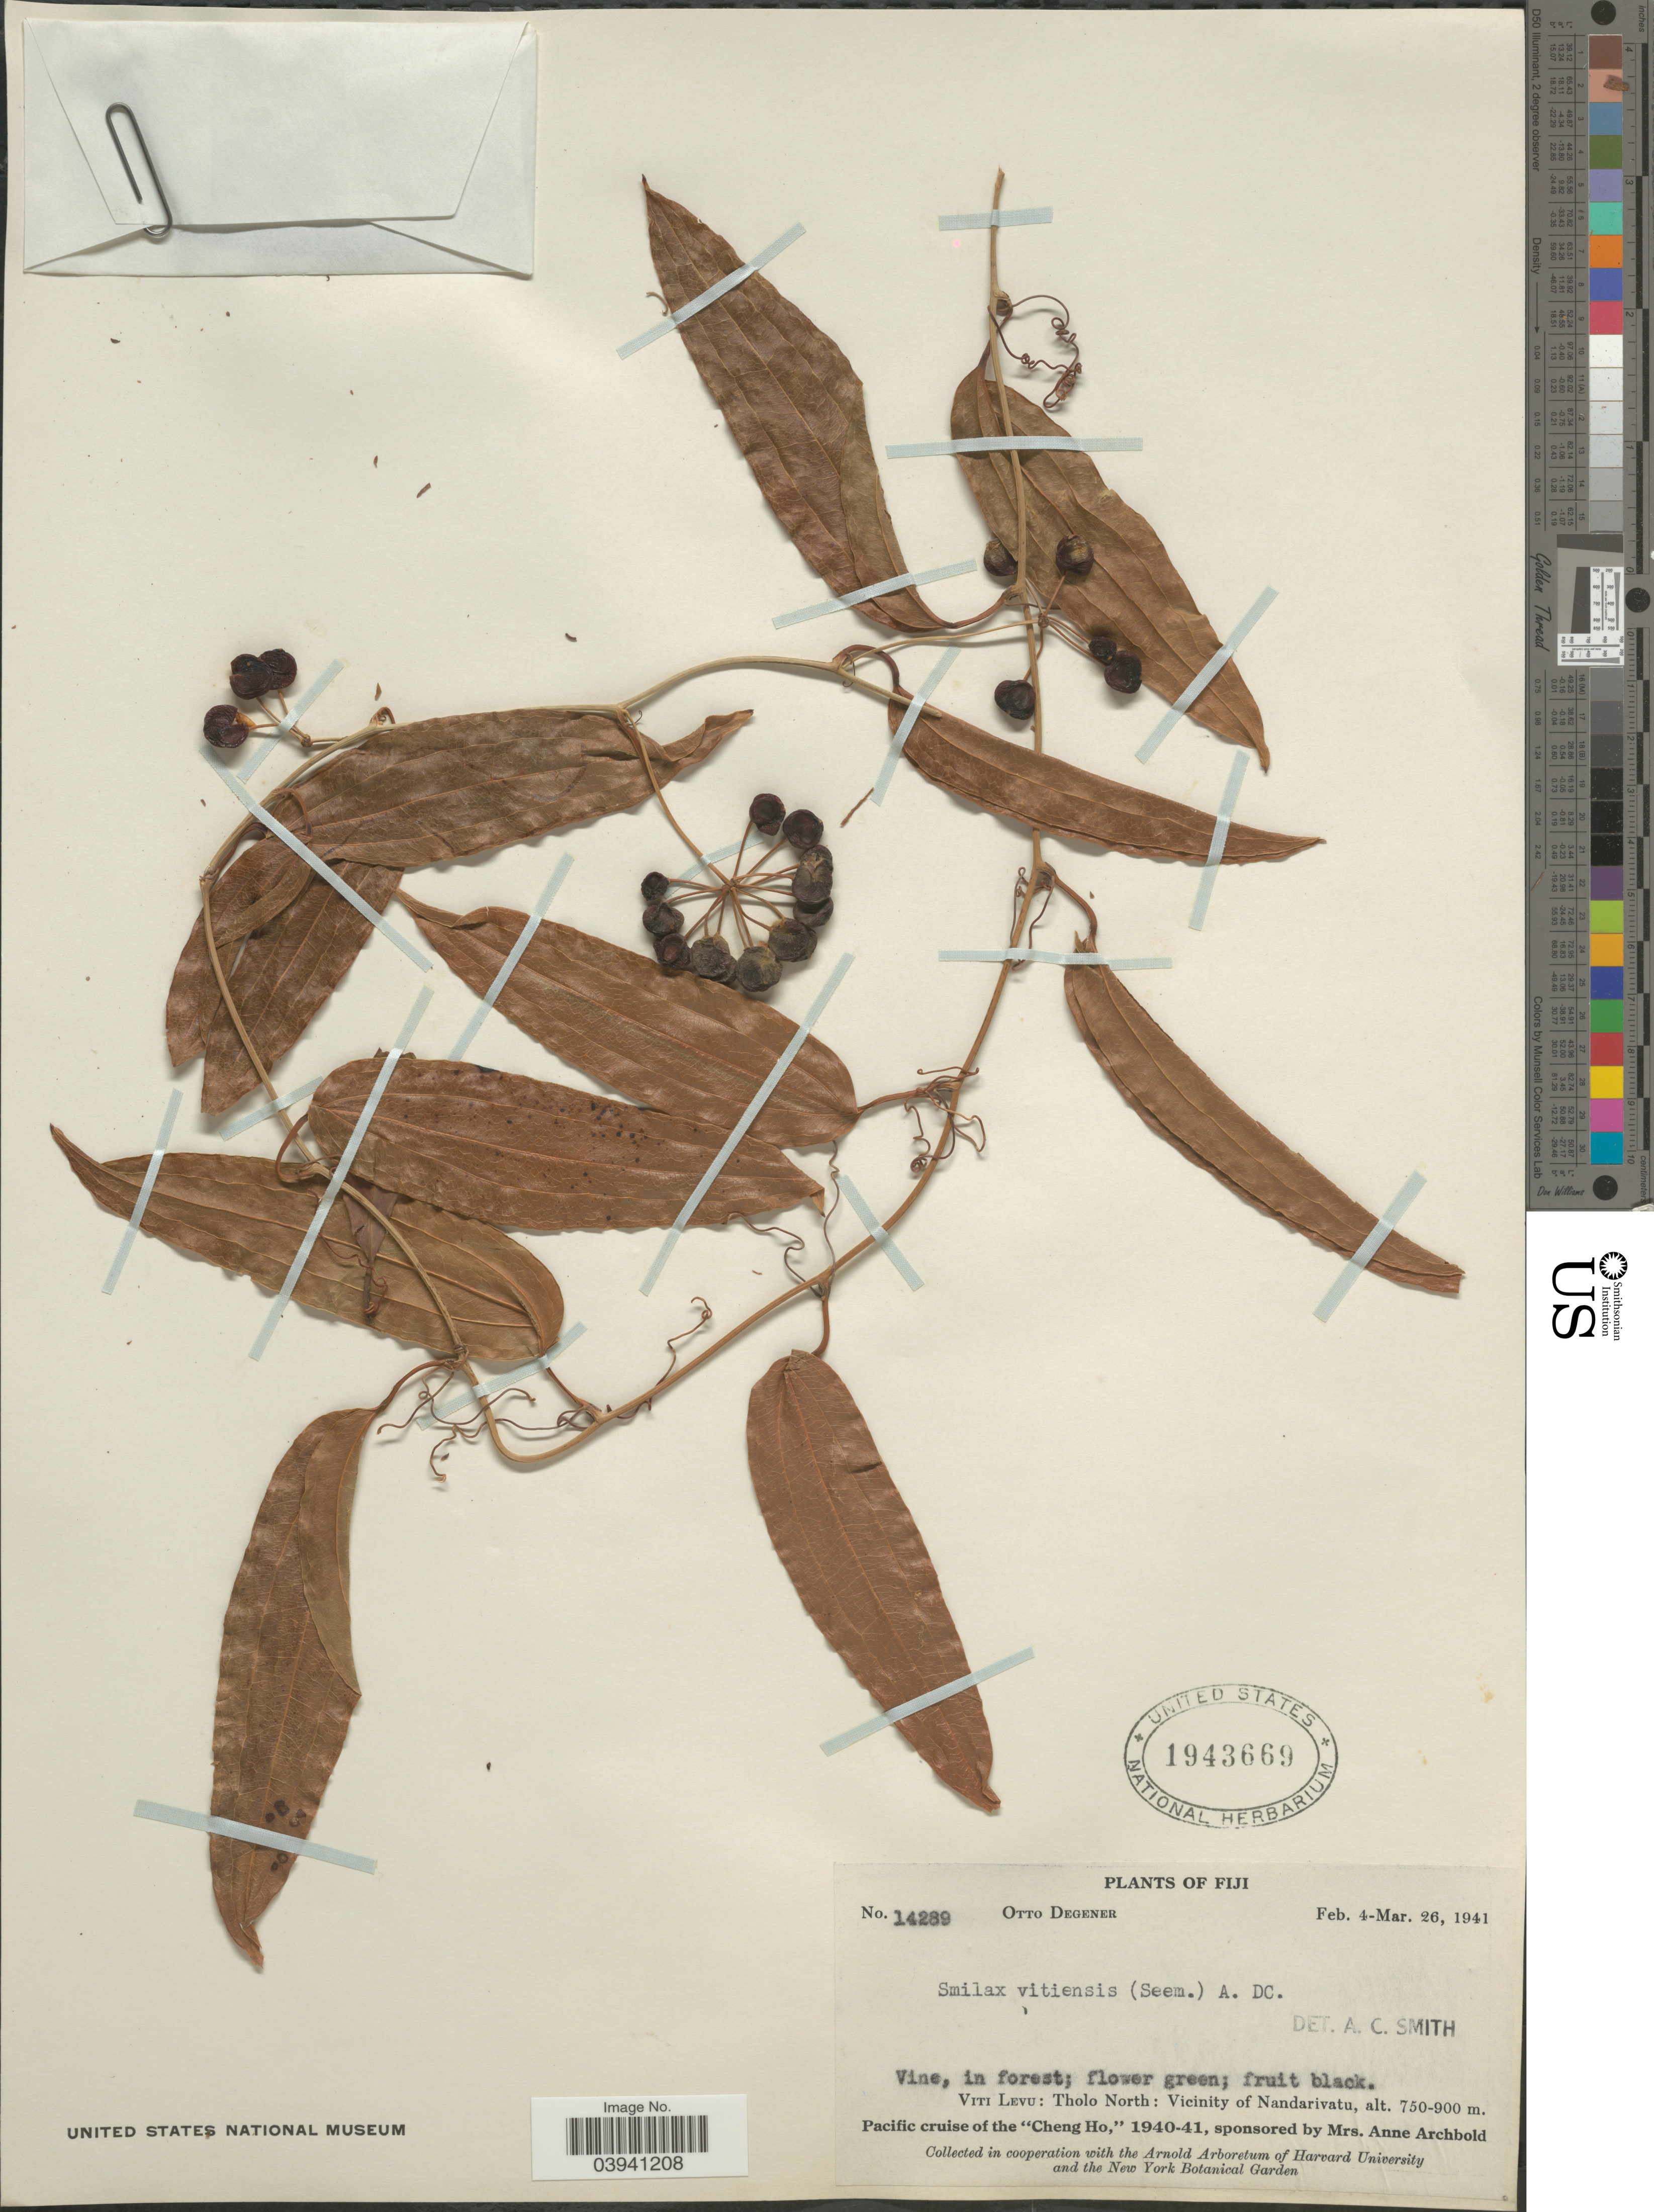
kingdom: Plantae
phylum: Tracheophyta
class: Liliopsida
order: Liliales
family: Smilacaceae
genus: Smilax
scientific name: Smilax vitiensis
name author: (Seem.) A. DC.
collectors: O. Degener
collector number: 14289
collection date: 1941-02-04/1941-03-26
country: Fiji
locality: Viti Levu: Tholo North: Vicinity of Nandarivatu.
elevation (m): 750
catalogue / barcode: US 1943669